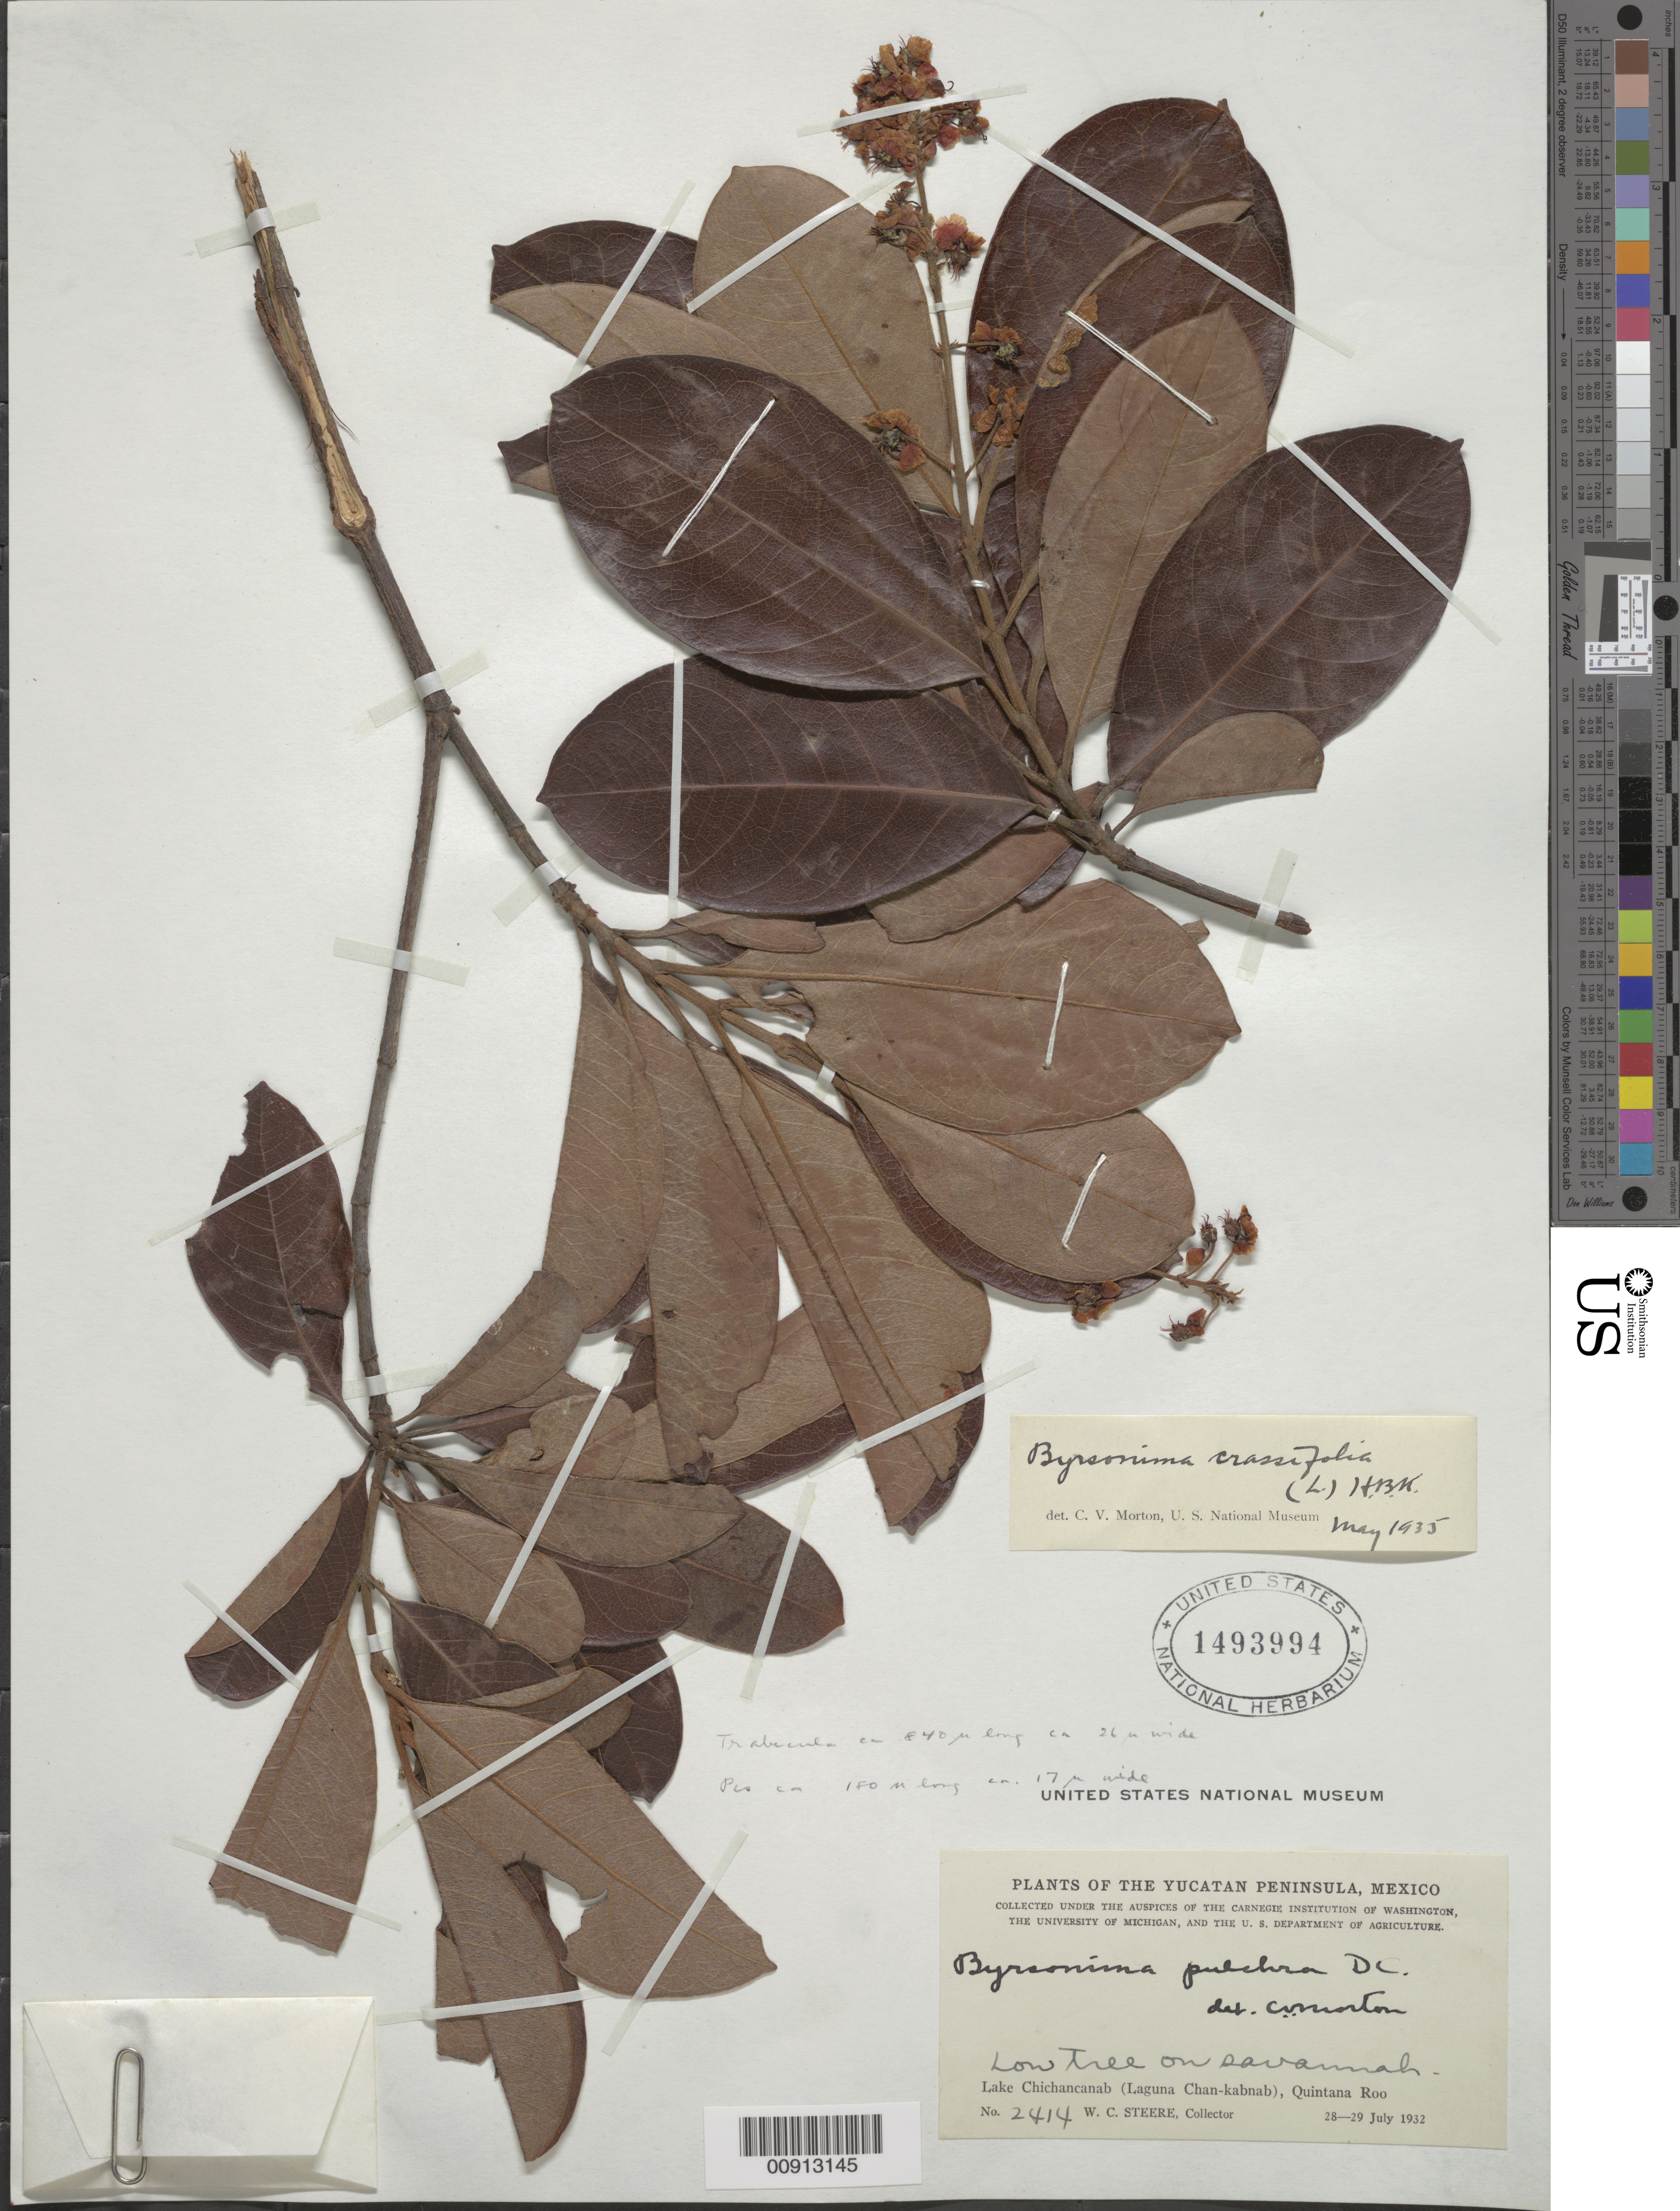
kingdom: Plantae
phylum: Tracheophyta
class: Magnoliopsida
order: Malpighiales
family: Malpighiaceae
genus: Byrsonima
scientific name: Byrsonima crassifolia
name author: (L.) Kunth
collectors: W. C. Steere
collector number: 2414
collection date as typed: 28 Jul 1932 to 29 Jul 1932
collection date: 1932-07-28/1932-07-29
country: Mexico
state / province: Quintana Roo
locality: Lake Chichancanab (Laguna Chan-Kabnab), Quintana Roo.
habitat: Savannah.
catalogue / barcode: US 1493994